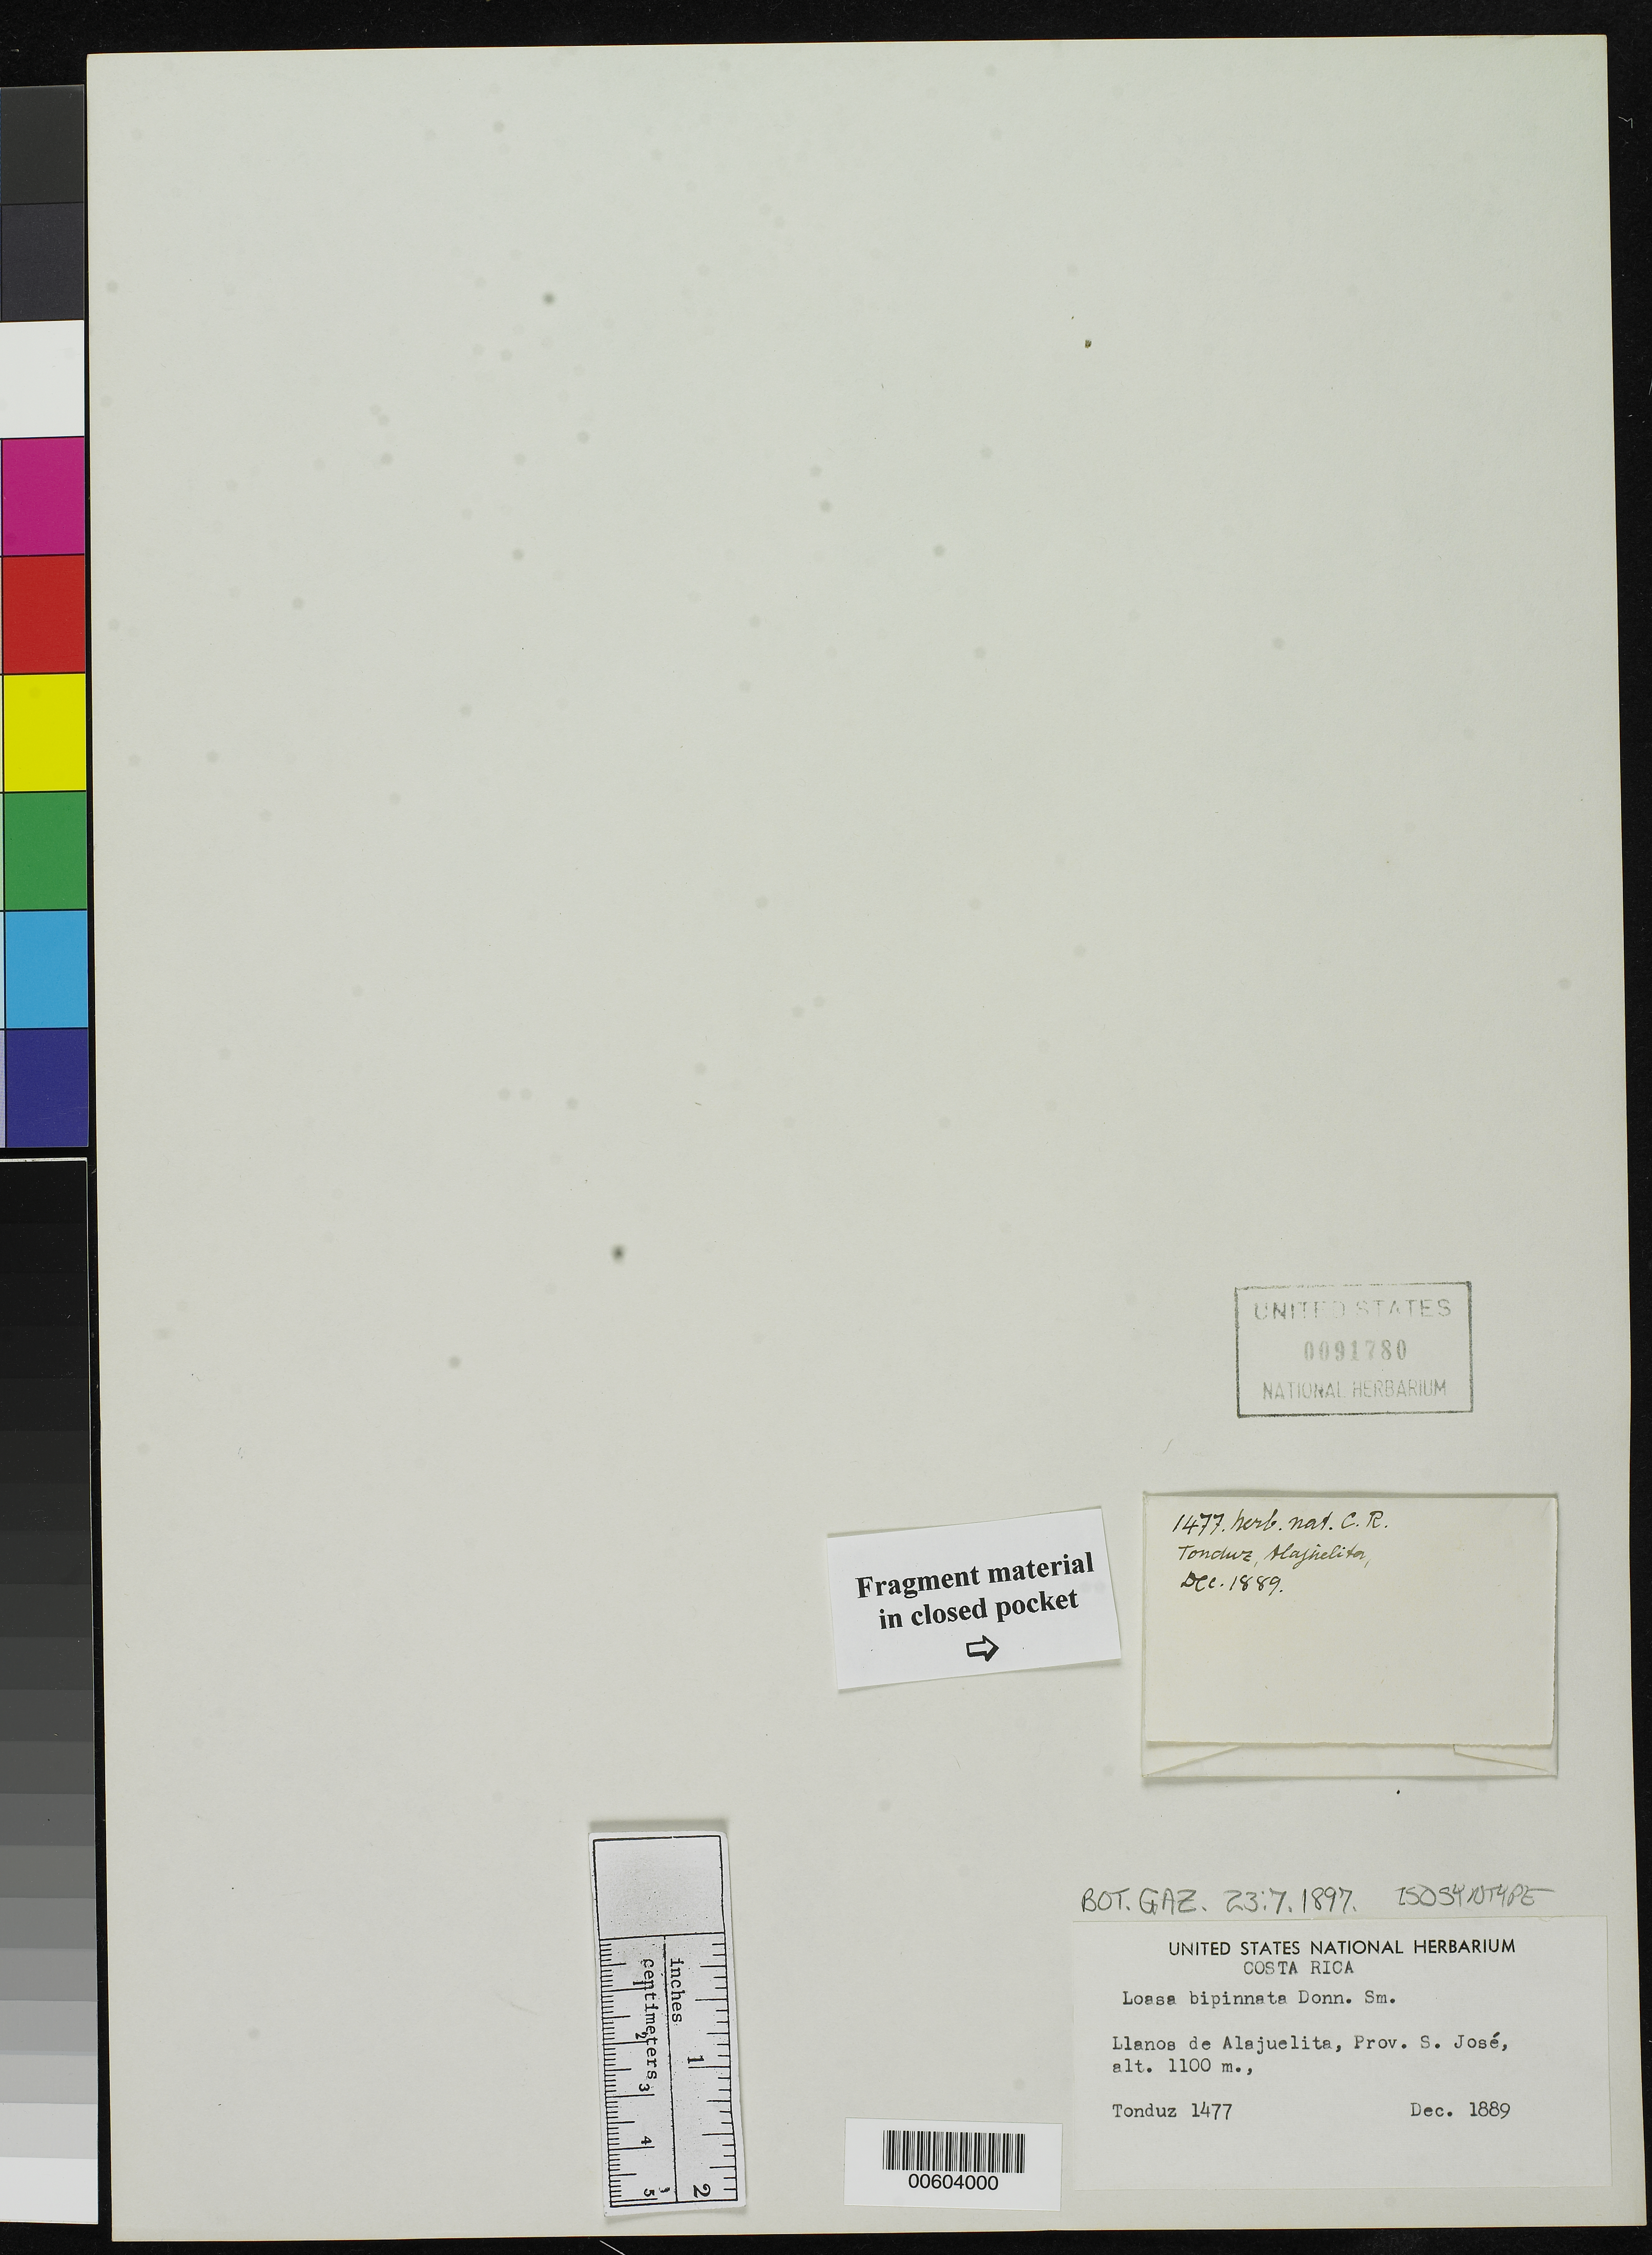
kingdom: Plantae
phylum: Tracheophyta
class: Magnoliopsida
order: Cornales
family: Loasaceae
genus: Loasa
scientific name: Loasa bipinnata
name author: Donn. Sm.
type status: Isosyntype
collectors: A. Tonduz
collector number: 1477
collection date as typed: Dec 1889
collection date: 1889-12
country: Costa Rica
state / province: San José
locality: Llanos de Alajuelita.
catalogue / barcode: US 91780